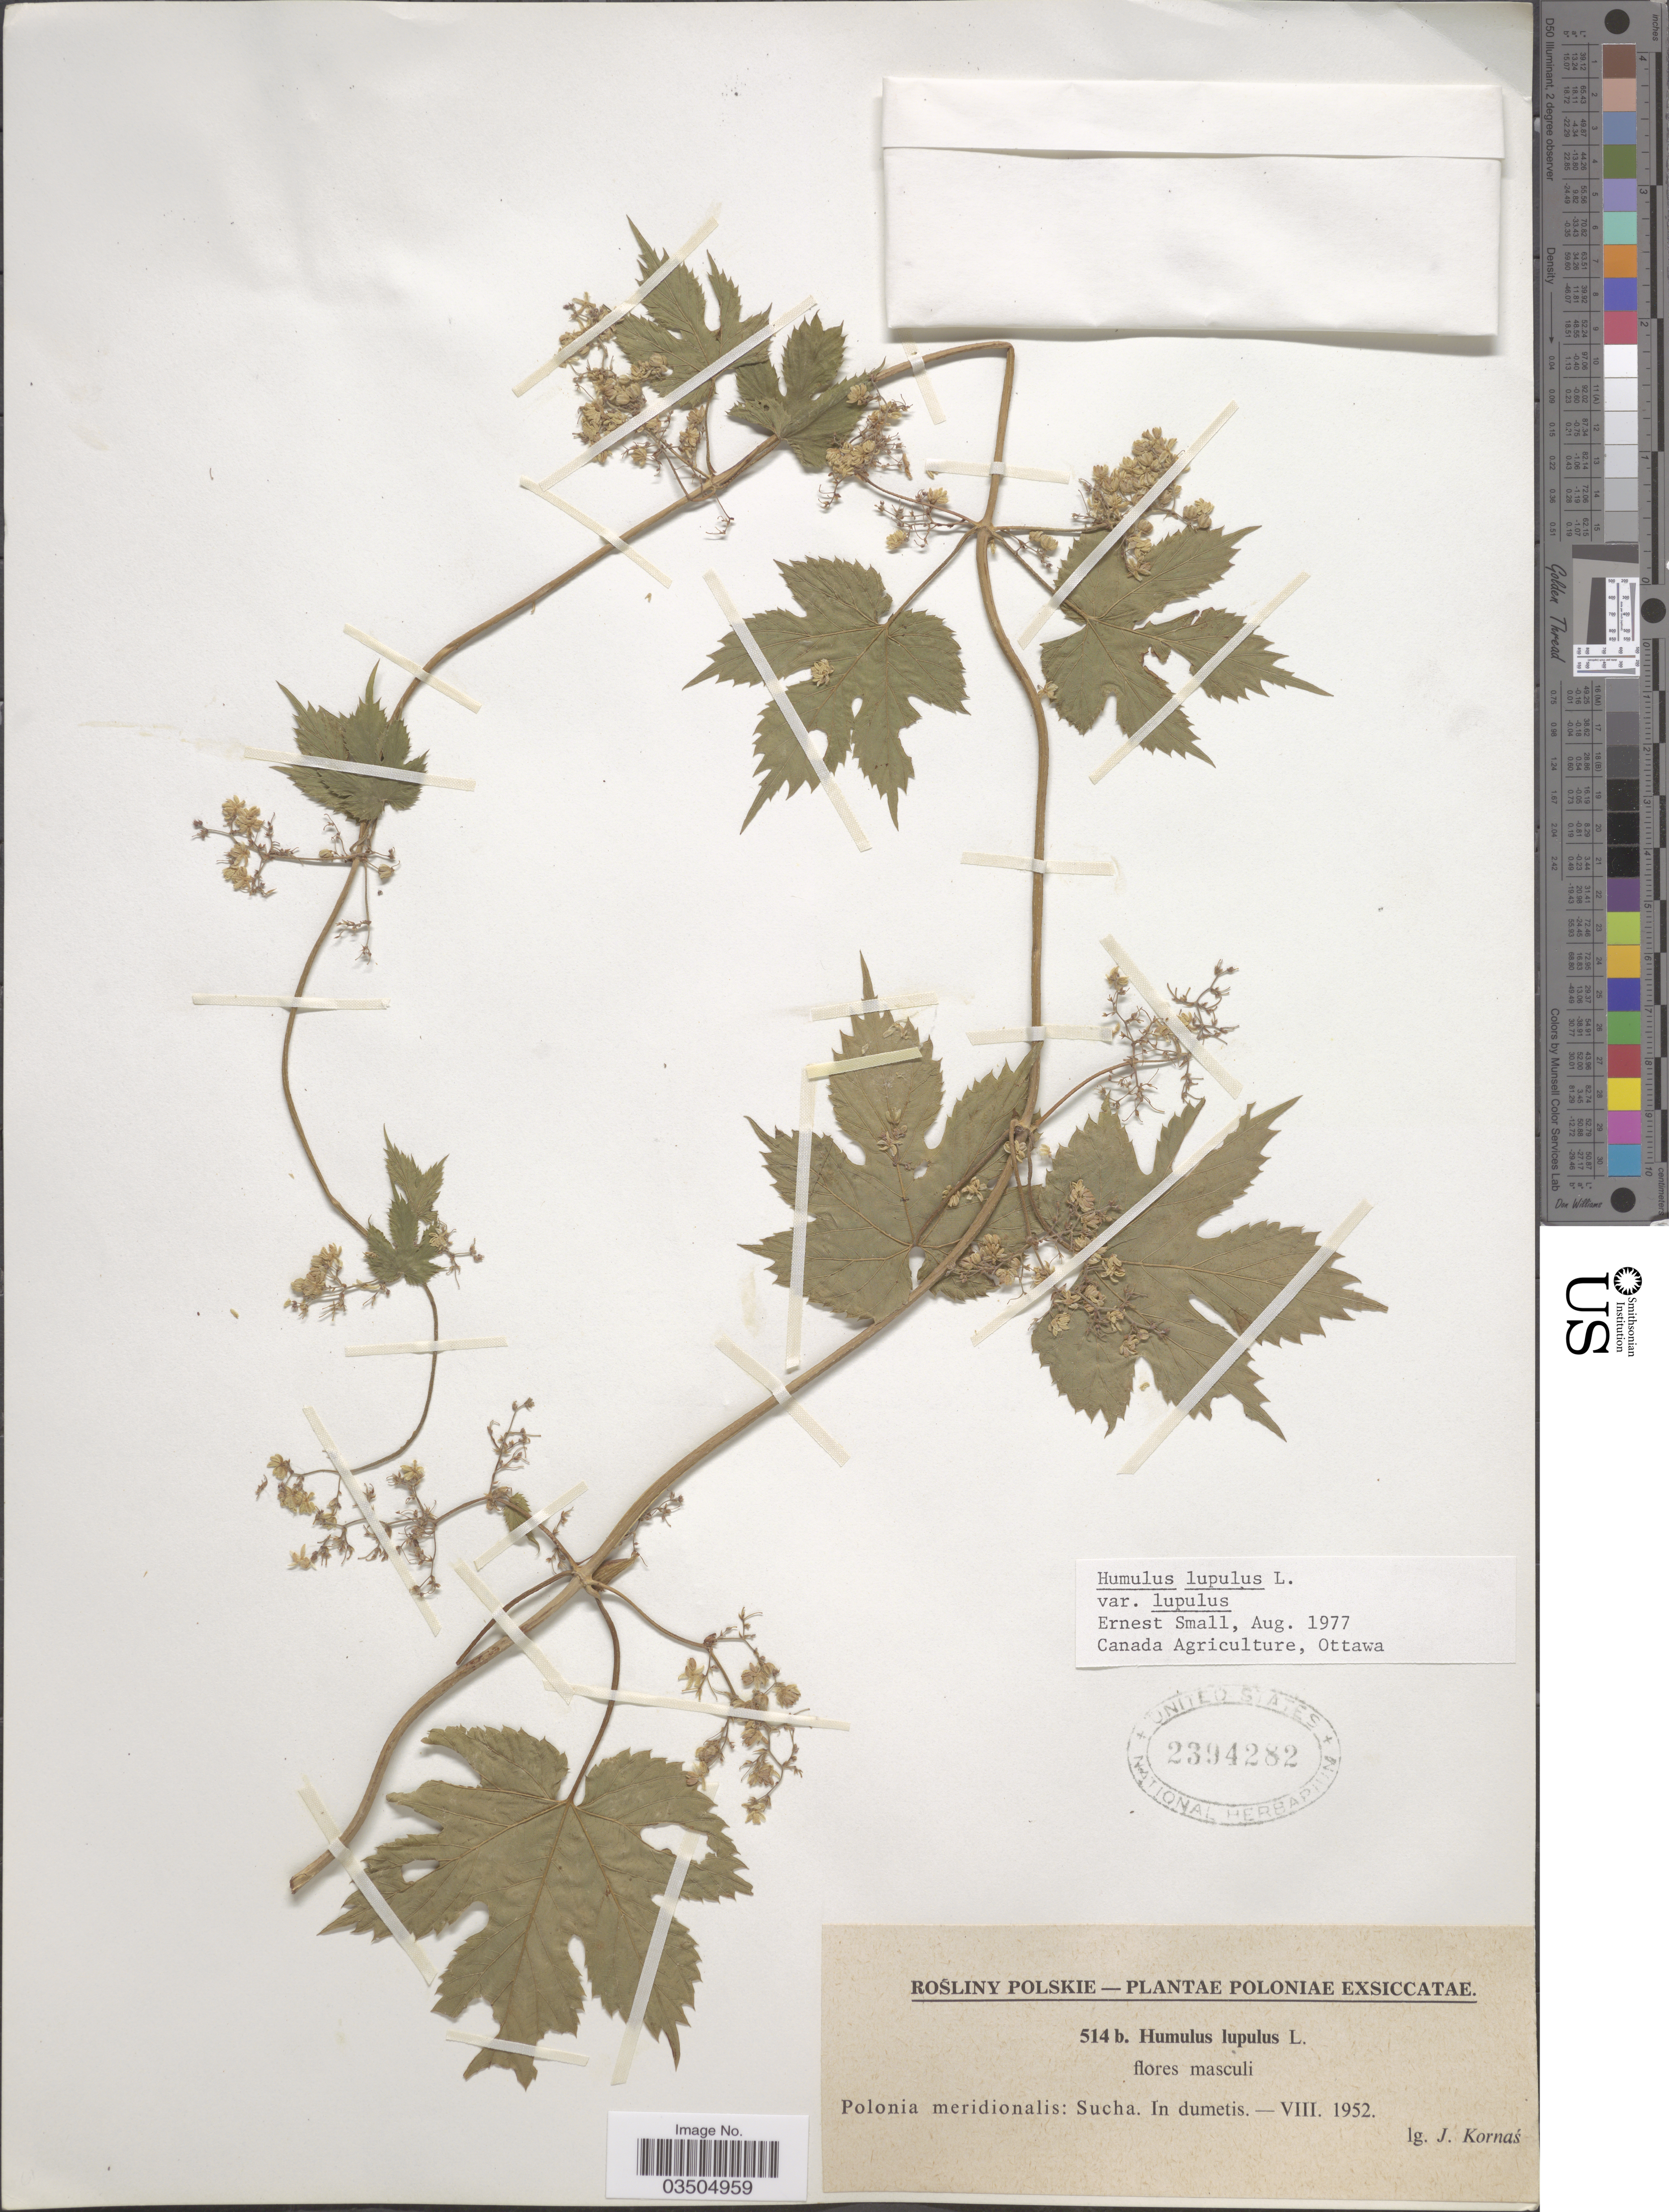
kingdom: Plantae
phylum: Tracheophyta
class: Magnoliopsida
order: Rosales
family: Cannabaceae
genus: Humulus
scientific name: Humulus lupulus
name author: L.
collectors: J. Kornas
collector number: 514b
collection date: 1952-08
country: Poland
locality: Rosliny Polskie, Poloniae. Polonia meridionalis: Sucha. In dumetis.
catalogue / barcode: US 2394282